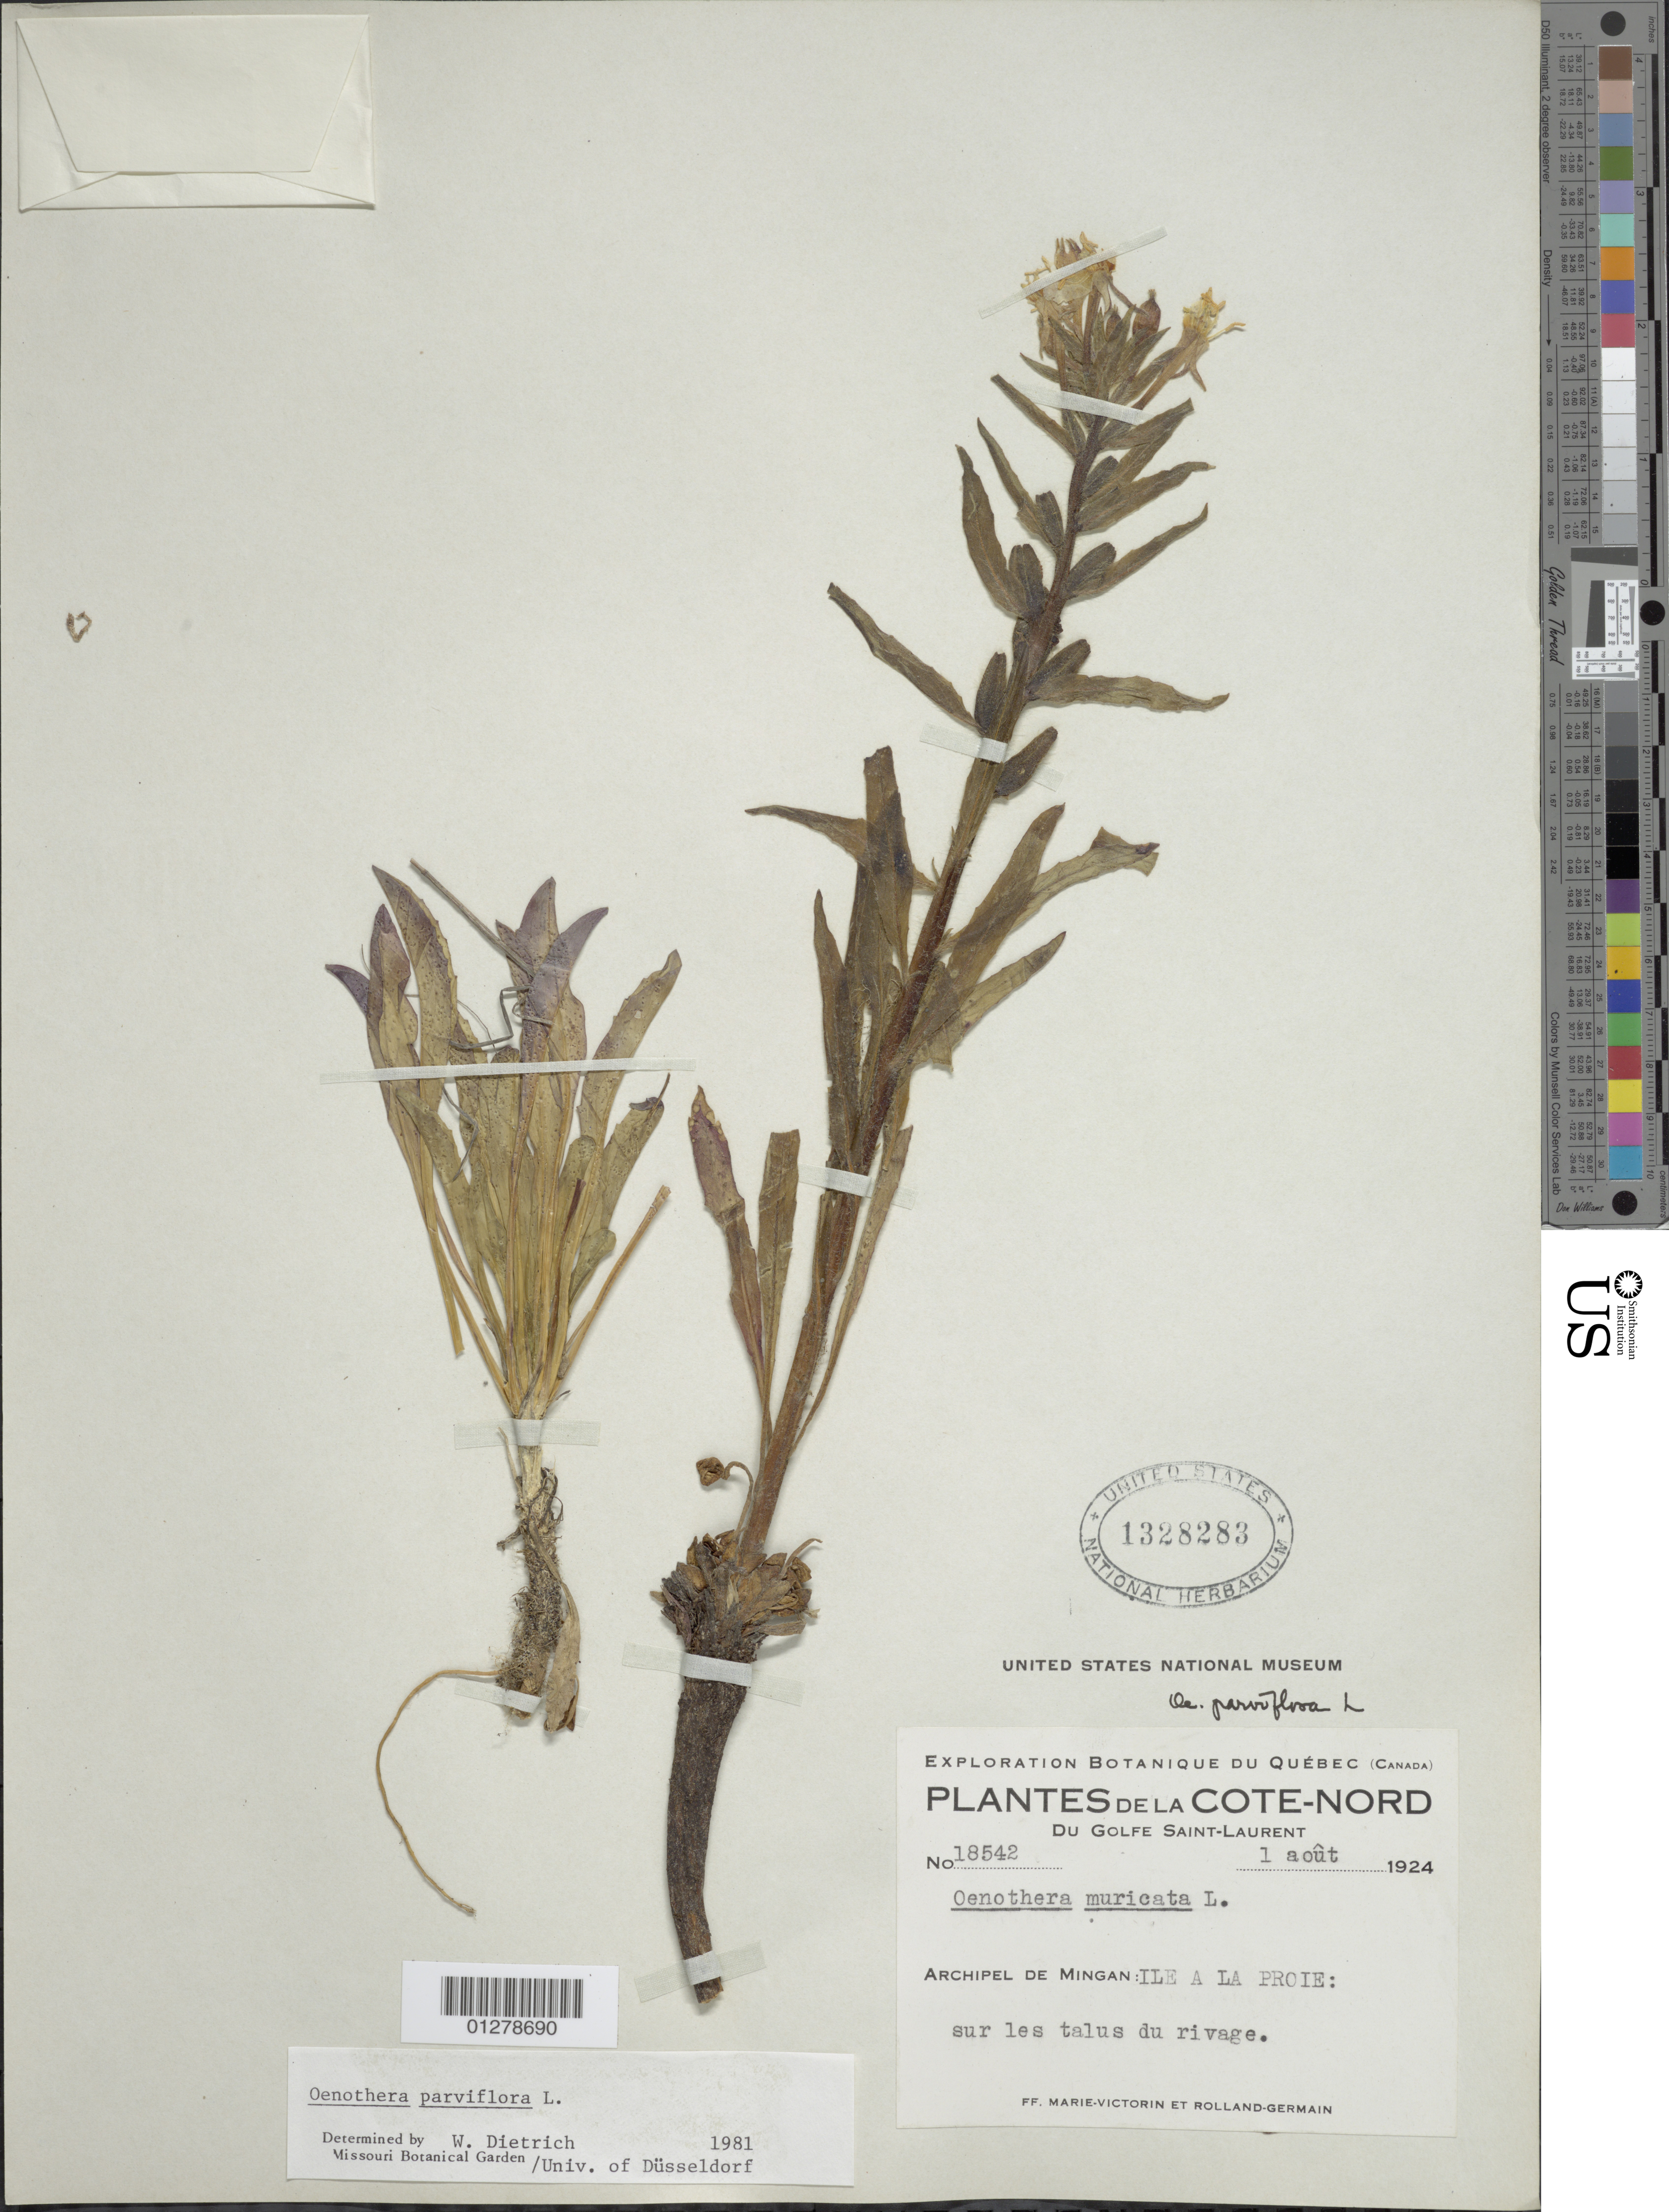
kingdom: Plantae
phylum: Tracheophyta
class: Magnoliopsida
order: Myrtales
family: Onagraceae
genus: Oenothera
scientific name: Oenothera parviflora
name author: L.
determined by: Dietrich, W.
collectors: Fr. Marie-Victorin & Rolland-Germain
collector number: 18542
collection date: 1924-08-01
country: Canada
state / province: Quebec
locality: Du Golfe Saint-Laurent, Cote- Nord.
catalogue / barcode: US 1328283